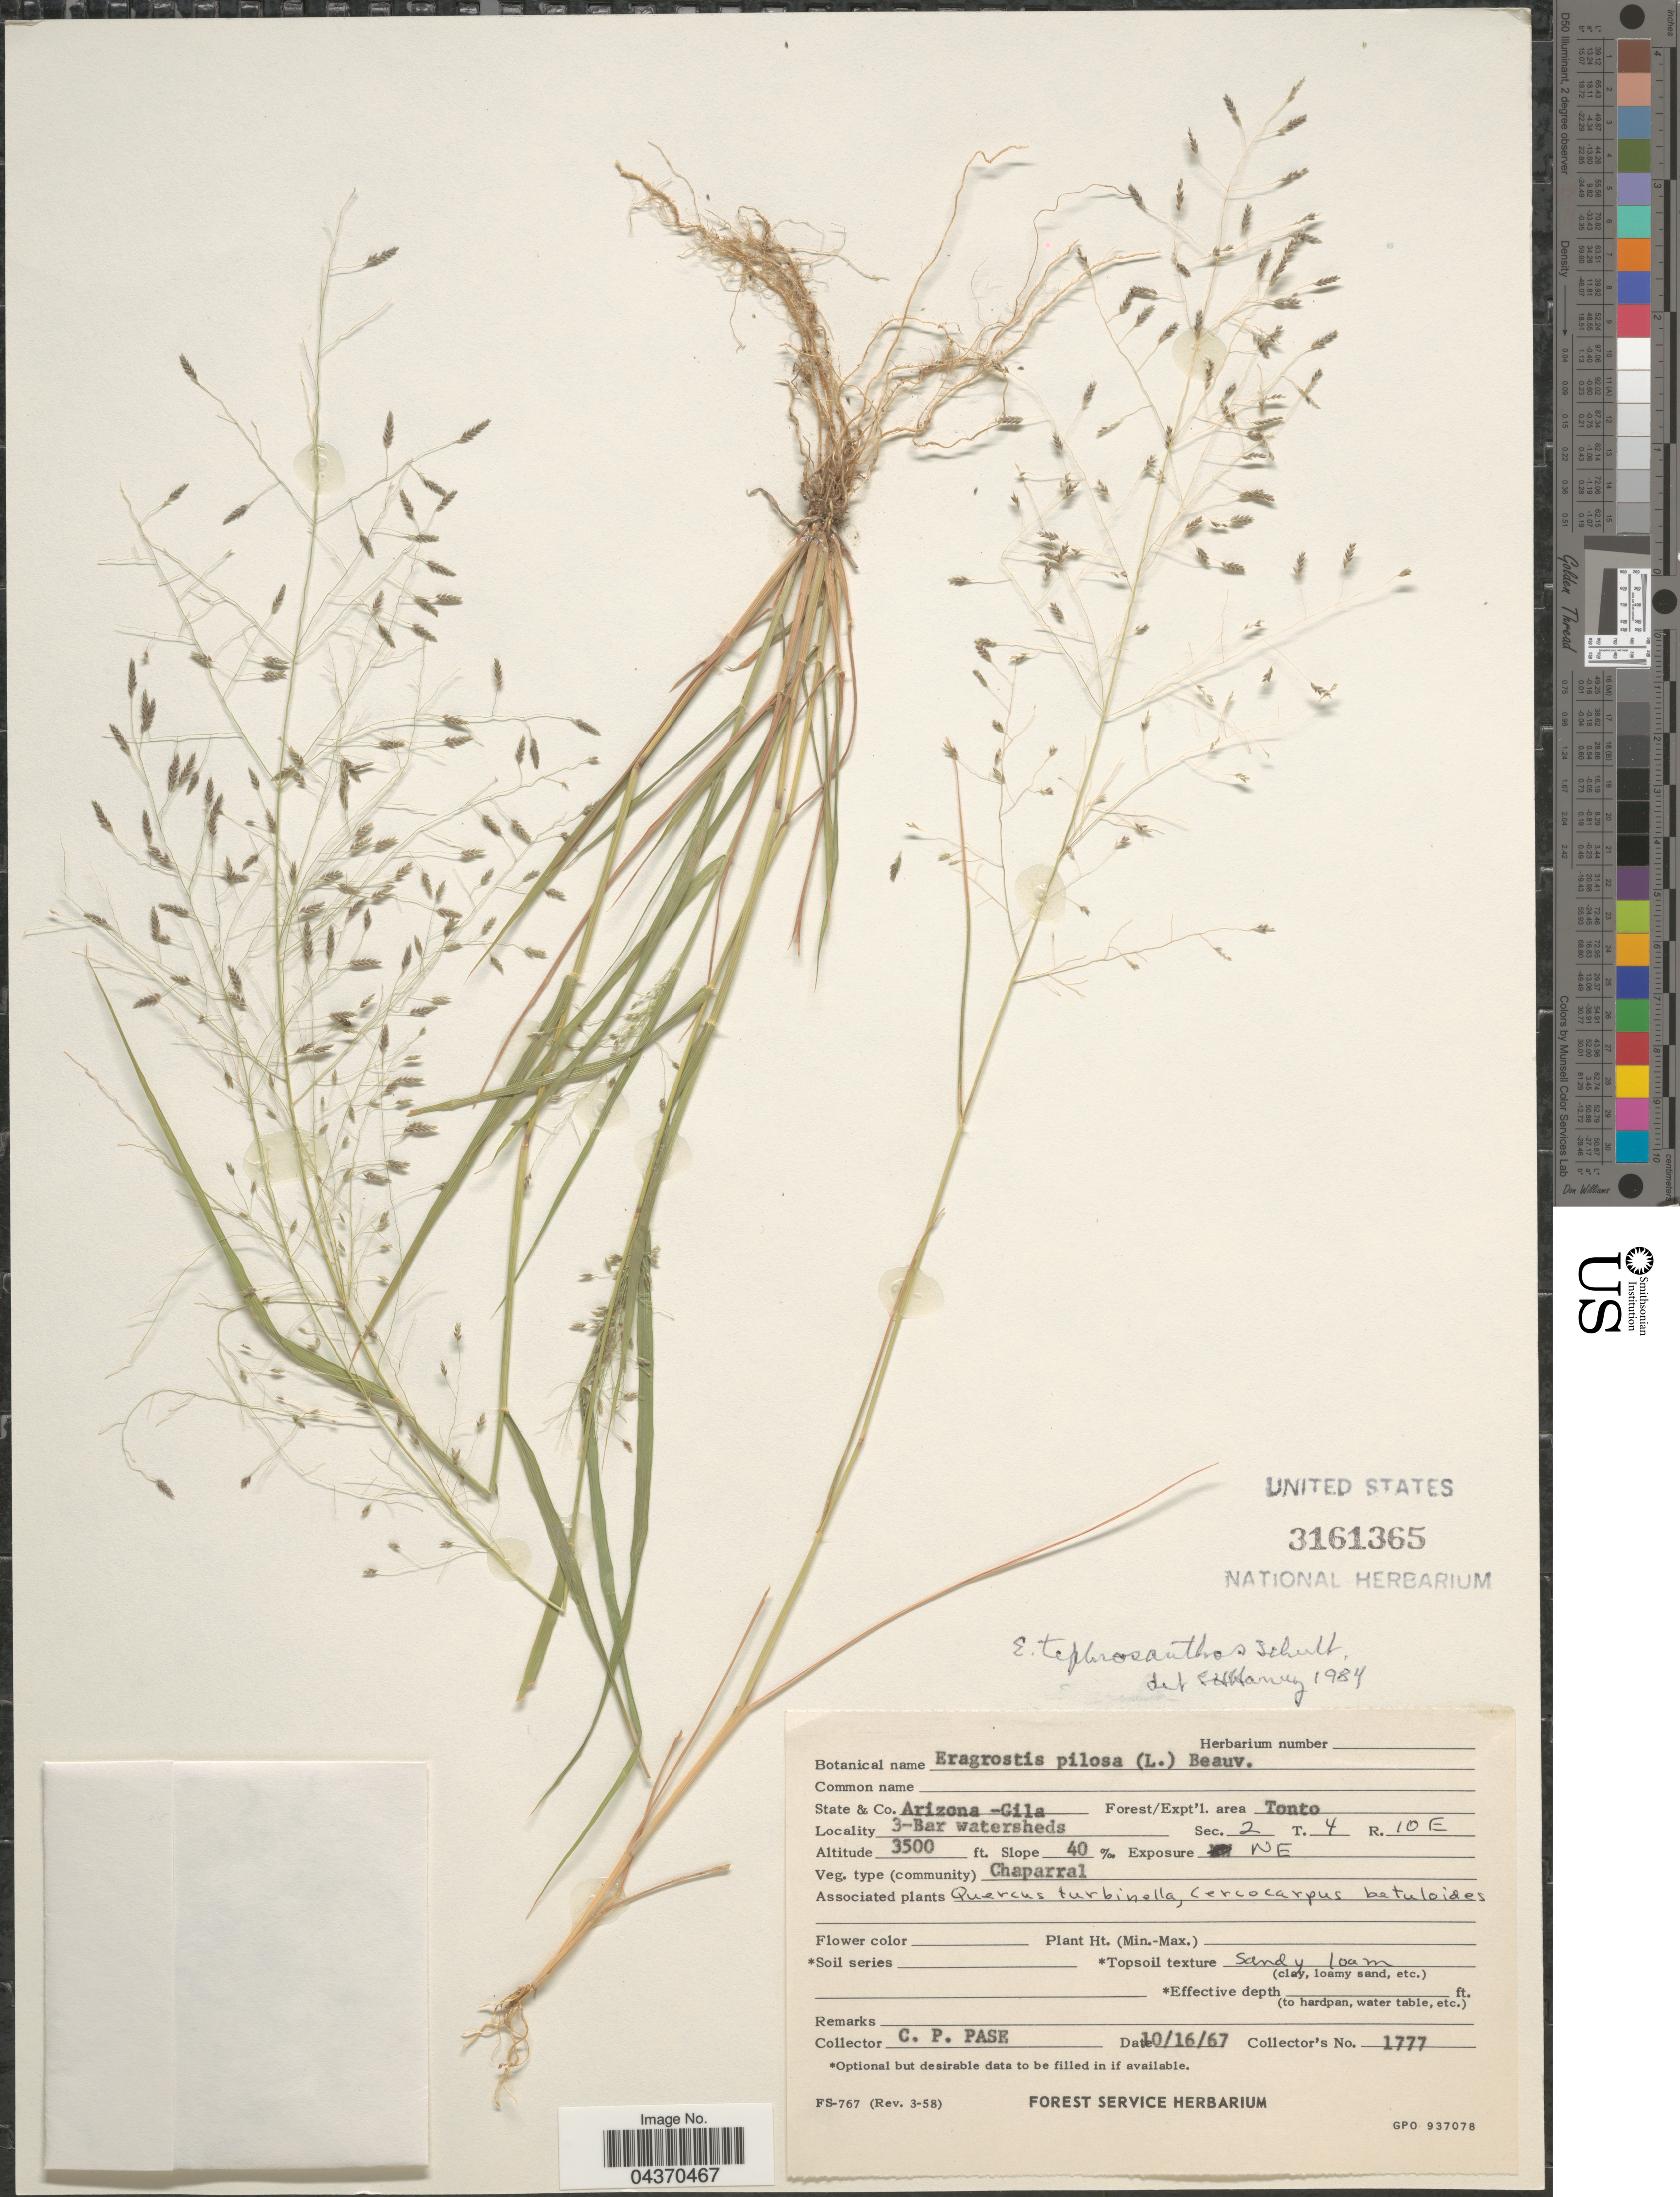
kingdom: Plantae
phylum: Tracheophyta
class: Liliopsida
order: Poales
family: Poaceae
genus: Eragrostis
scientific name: Eragrostis pectinacea var. miserrima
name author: (E. Fourn.) Reeder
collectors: C. P. Pase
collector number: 1777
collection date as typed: Transcribed d/m/y: 16/10/67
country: United States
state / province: Arizona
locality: Co. Arizona-Gila. Forest/Expt'l. area Tonto. 3-Bar watersheds. Slope 40%. Exposure NE.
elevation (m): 1067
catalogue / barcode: US 3161365